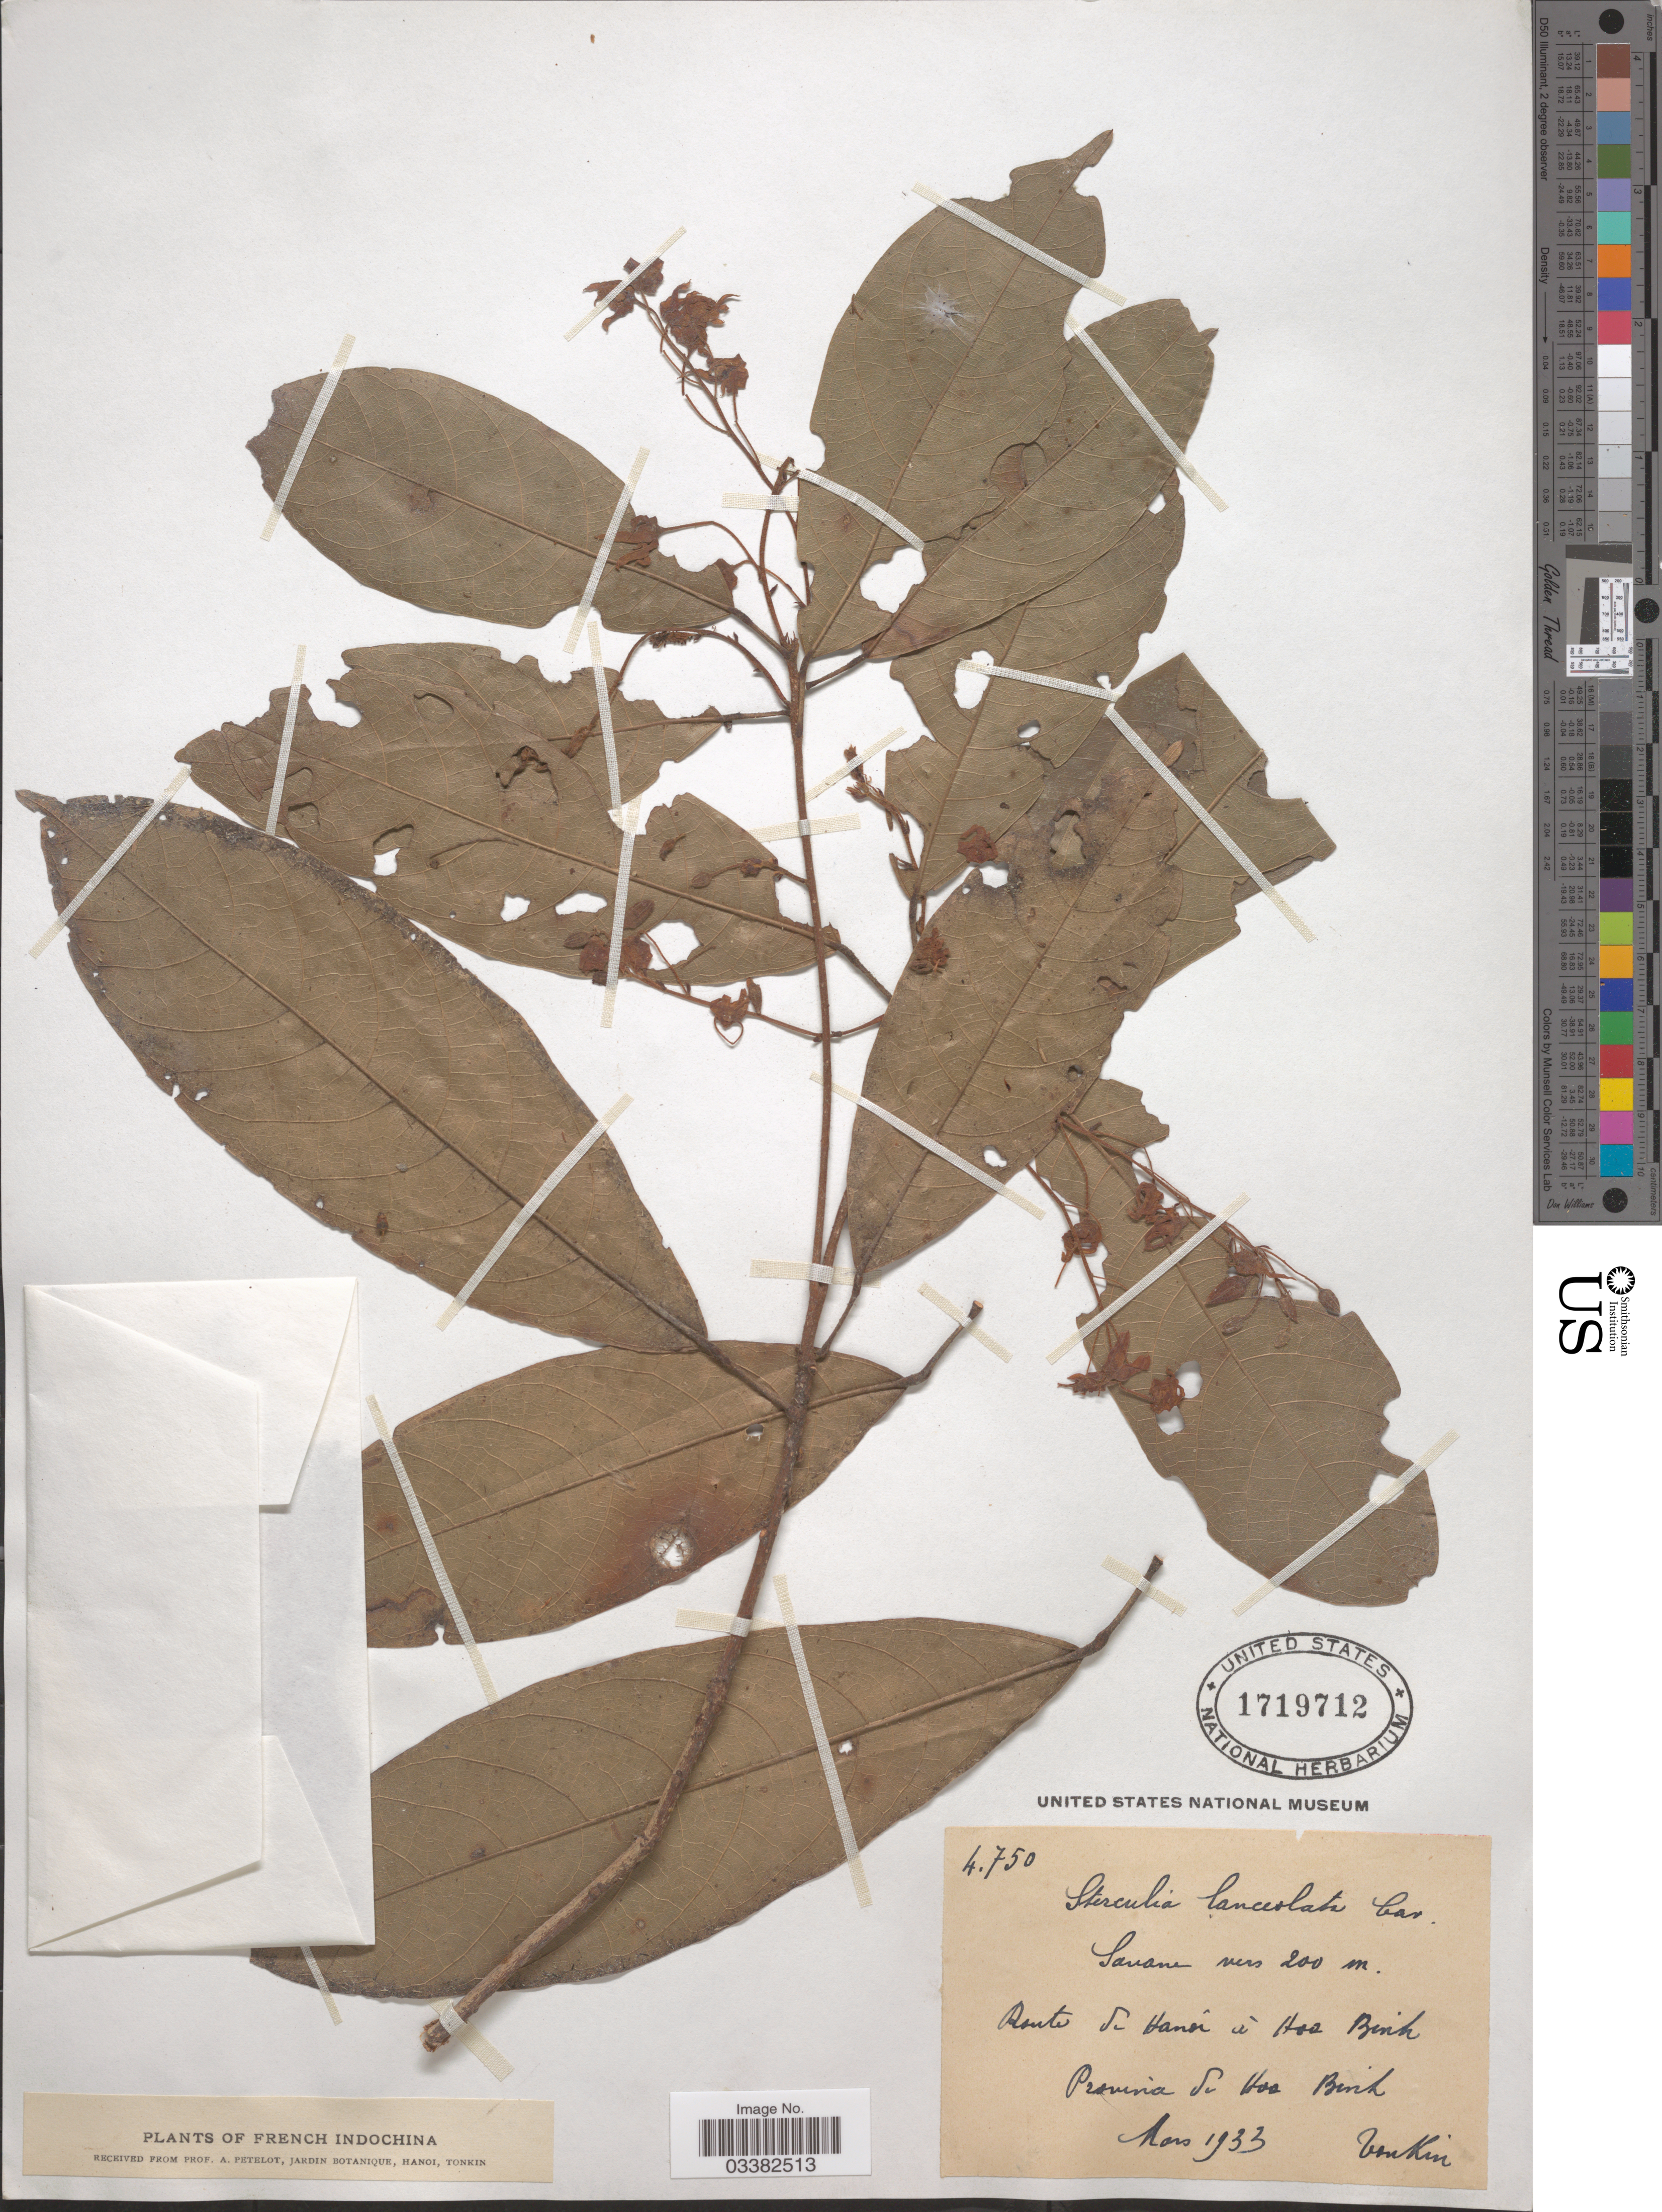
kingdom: Plantae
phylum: Tracheophyta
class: Magnoliopsida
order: Malvales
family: Malvaceae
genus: Sterculia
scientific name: Sterculia lanceolata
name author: Cav.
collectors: P. A. Pételot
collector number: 4750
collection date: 1933-03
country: Vietnam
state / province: Hoa Binh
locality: French Indochina. Route de Hanoi á Hoa Binh.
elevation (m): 200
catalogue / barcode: US 1719712